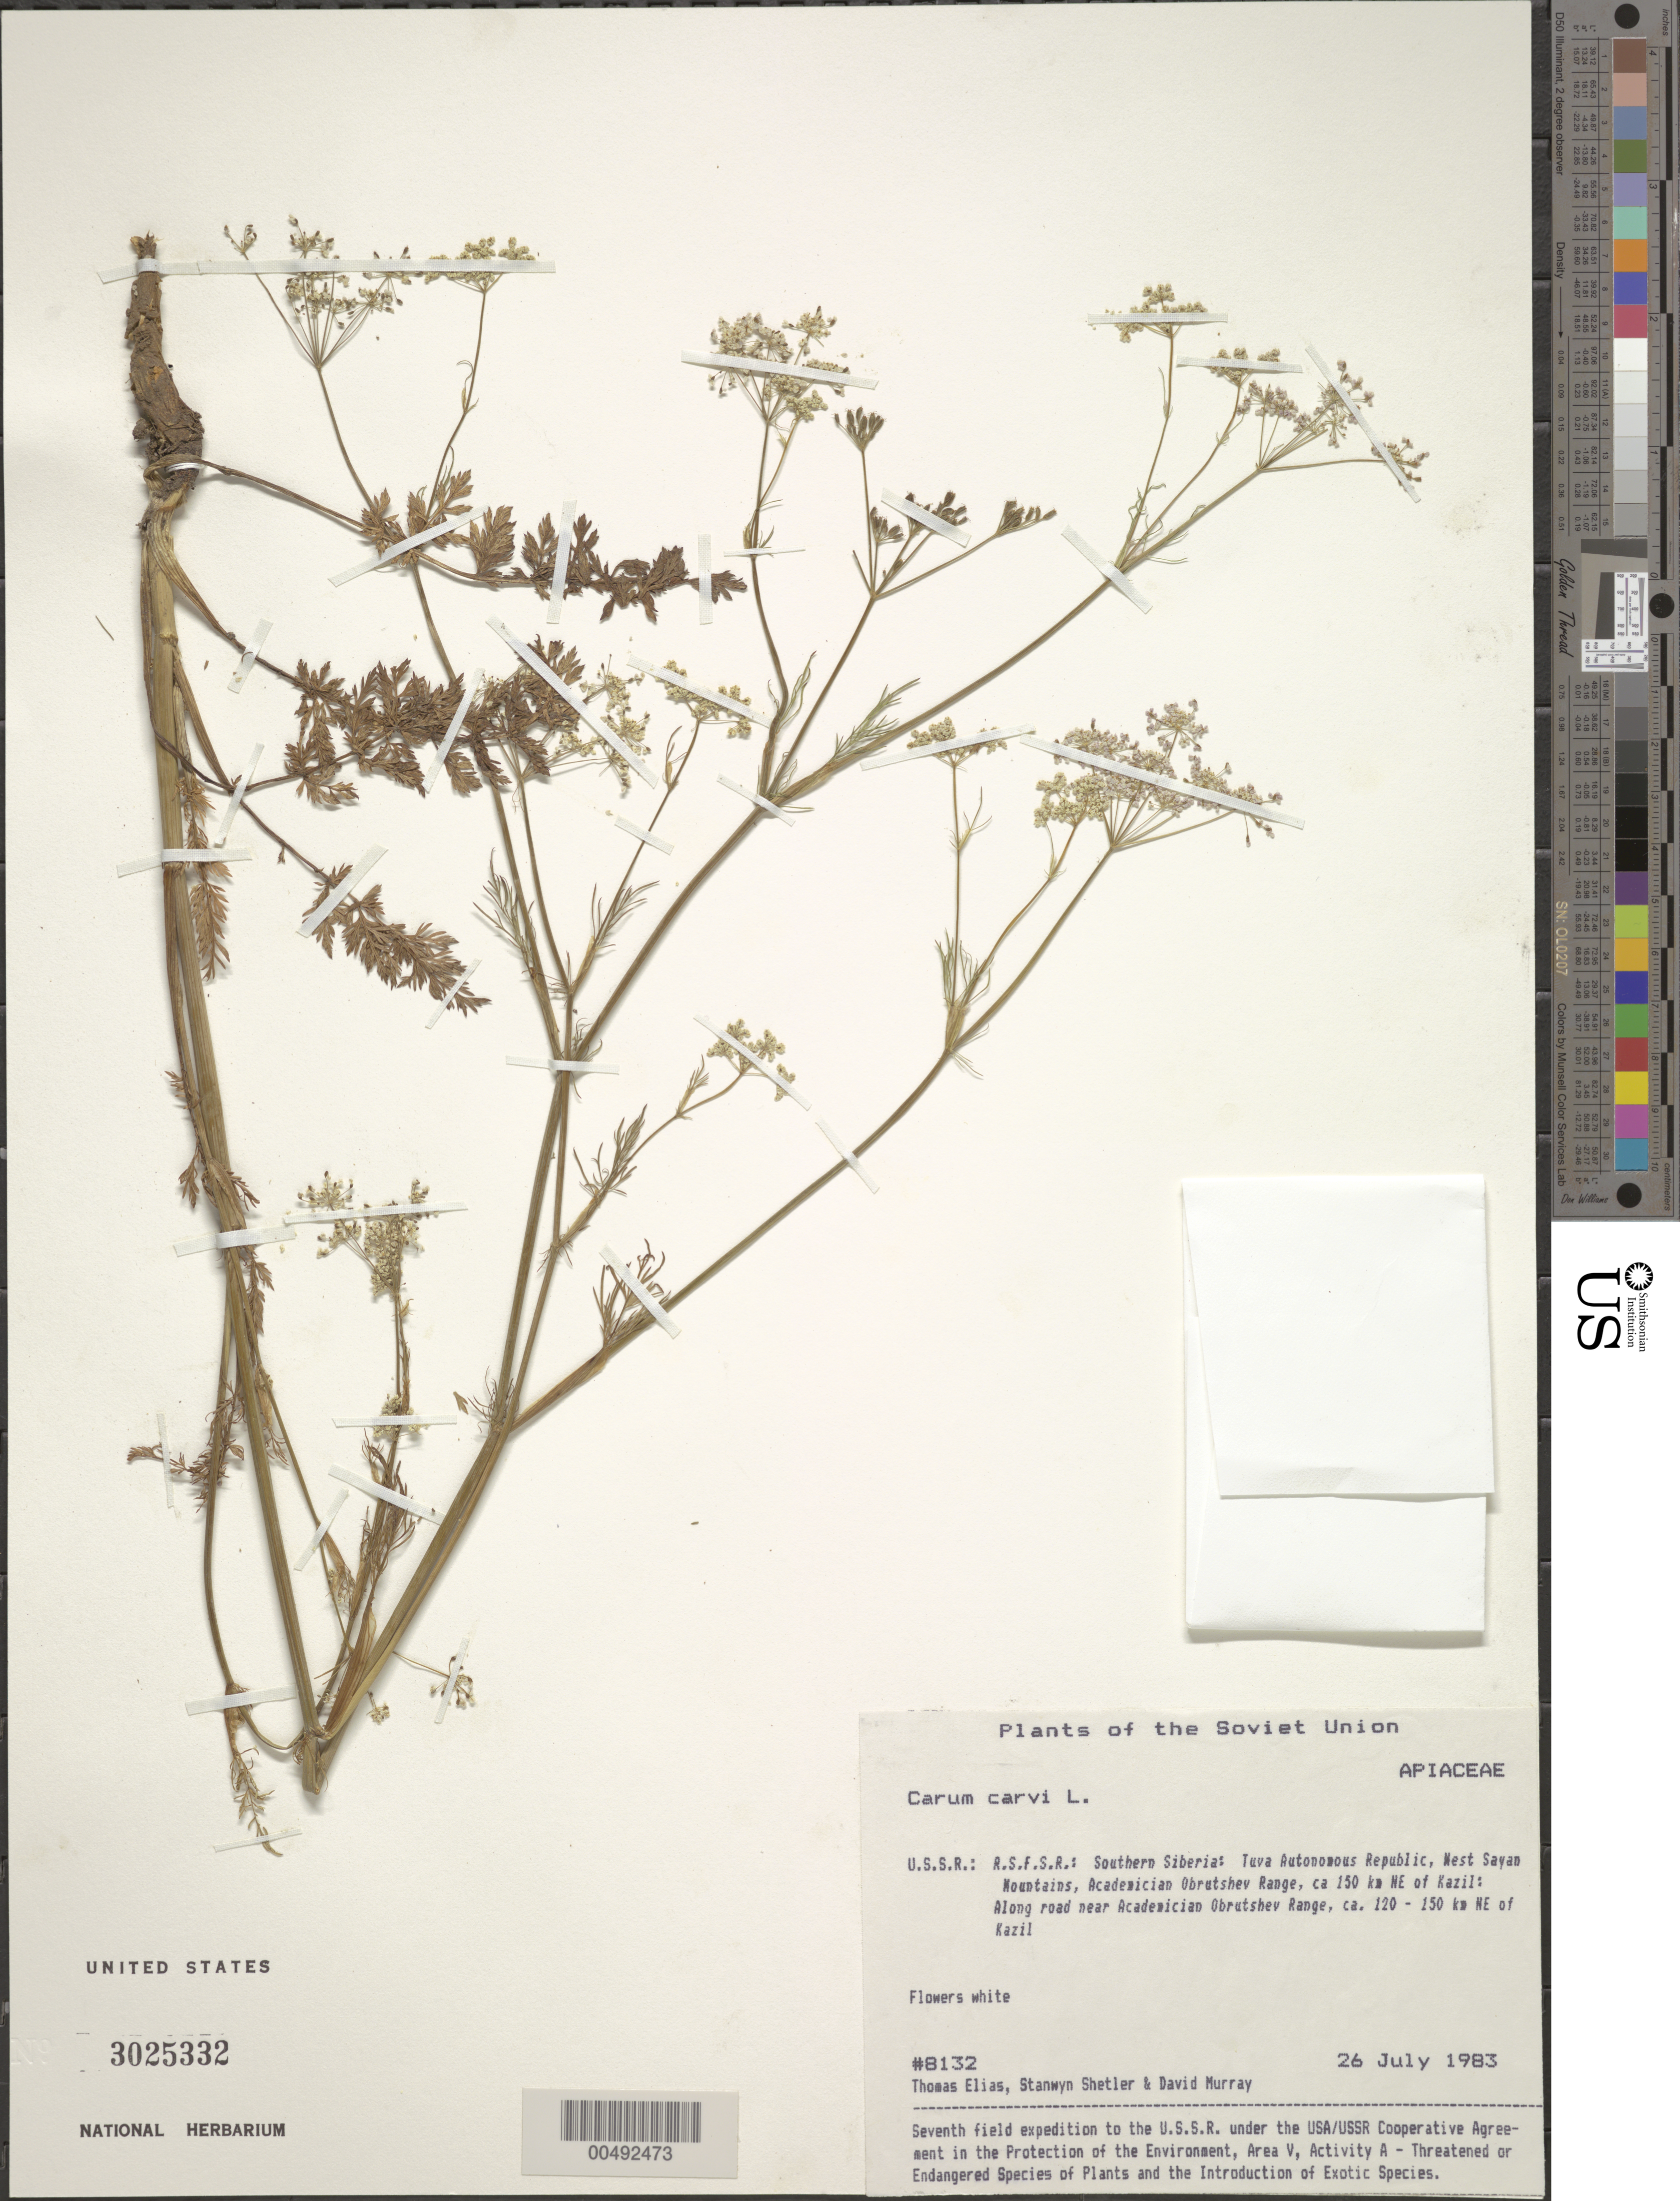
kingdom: Plantae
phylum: Tracheophyta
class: Magnoliopsida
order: Apiales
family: Apiaceae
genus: Carum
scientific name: Carum carvi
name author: L.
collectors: T. Elias, S. Shetler & D. F. Murray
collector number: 8132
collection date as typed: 26 Jul 1983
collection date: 1983-07-26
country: Russian Federation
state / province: Tuva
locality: West Sayan Mountains, along road near Academician Obrutshev Range, ca. 120-150 km NE of Kazil [Kyzyl]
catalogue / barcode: US 3025332